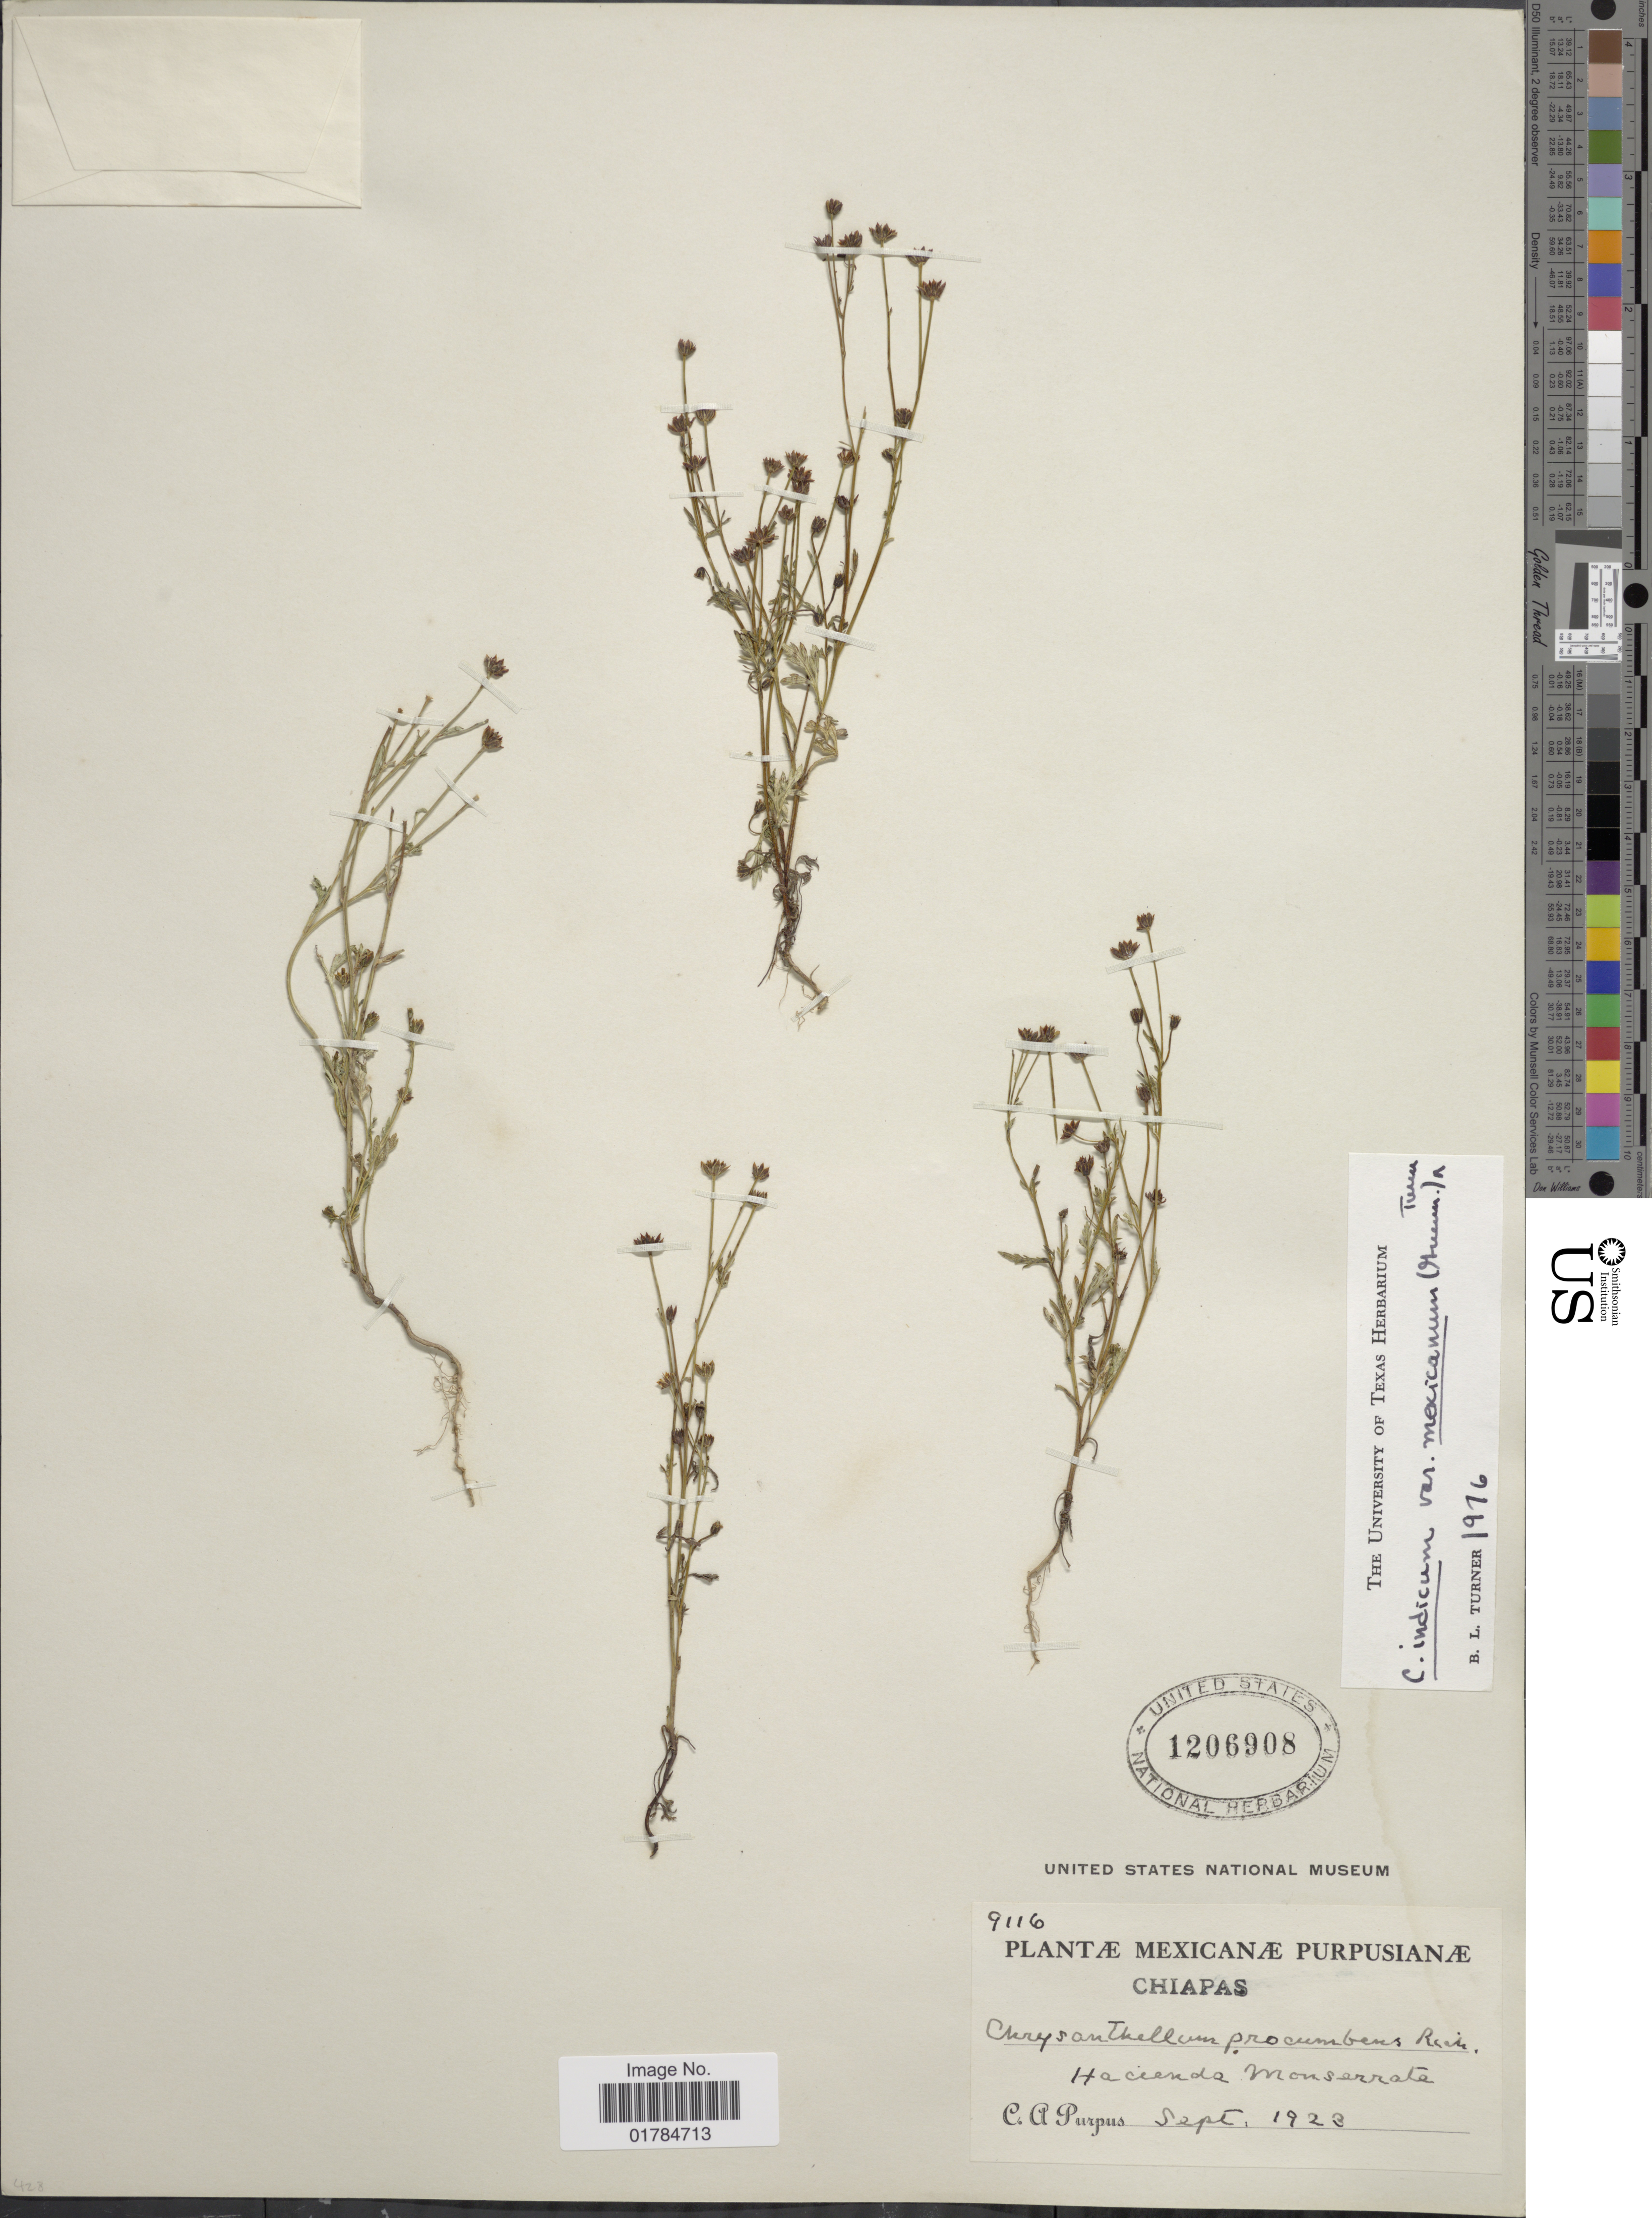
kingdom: Plantae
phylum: Tracheophyta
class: Magnoliopsida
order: Asterales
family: Asteraceae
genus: Chrysanthellum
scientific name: Chrysanthellum indicum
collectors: C. A. Purpus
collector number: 9116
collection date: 1923-09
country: Mexico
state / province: Chiapas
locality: Hacienda Monserrate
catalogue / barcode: US 1206908